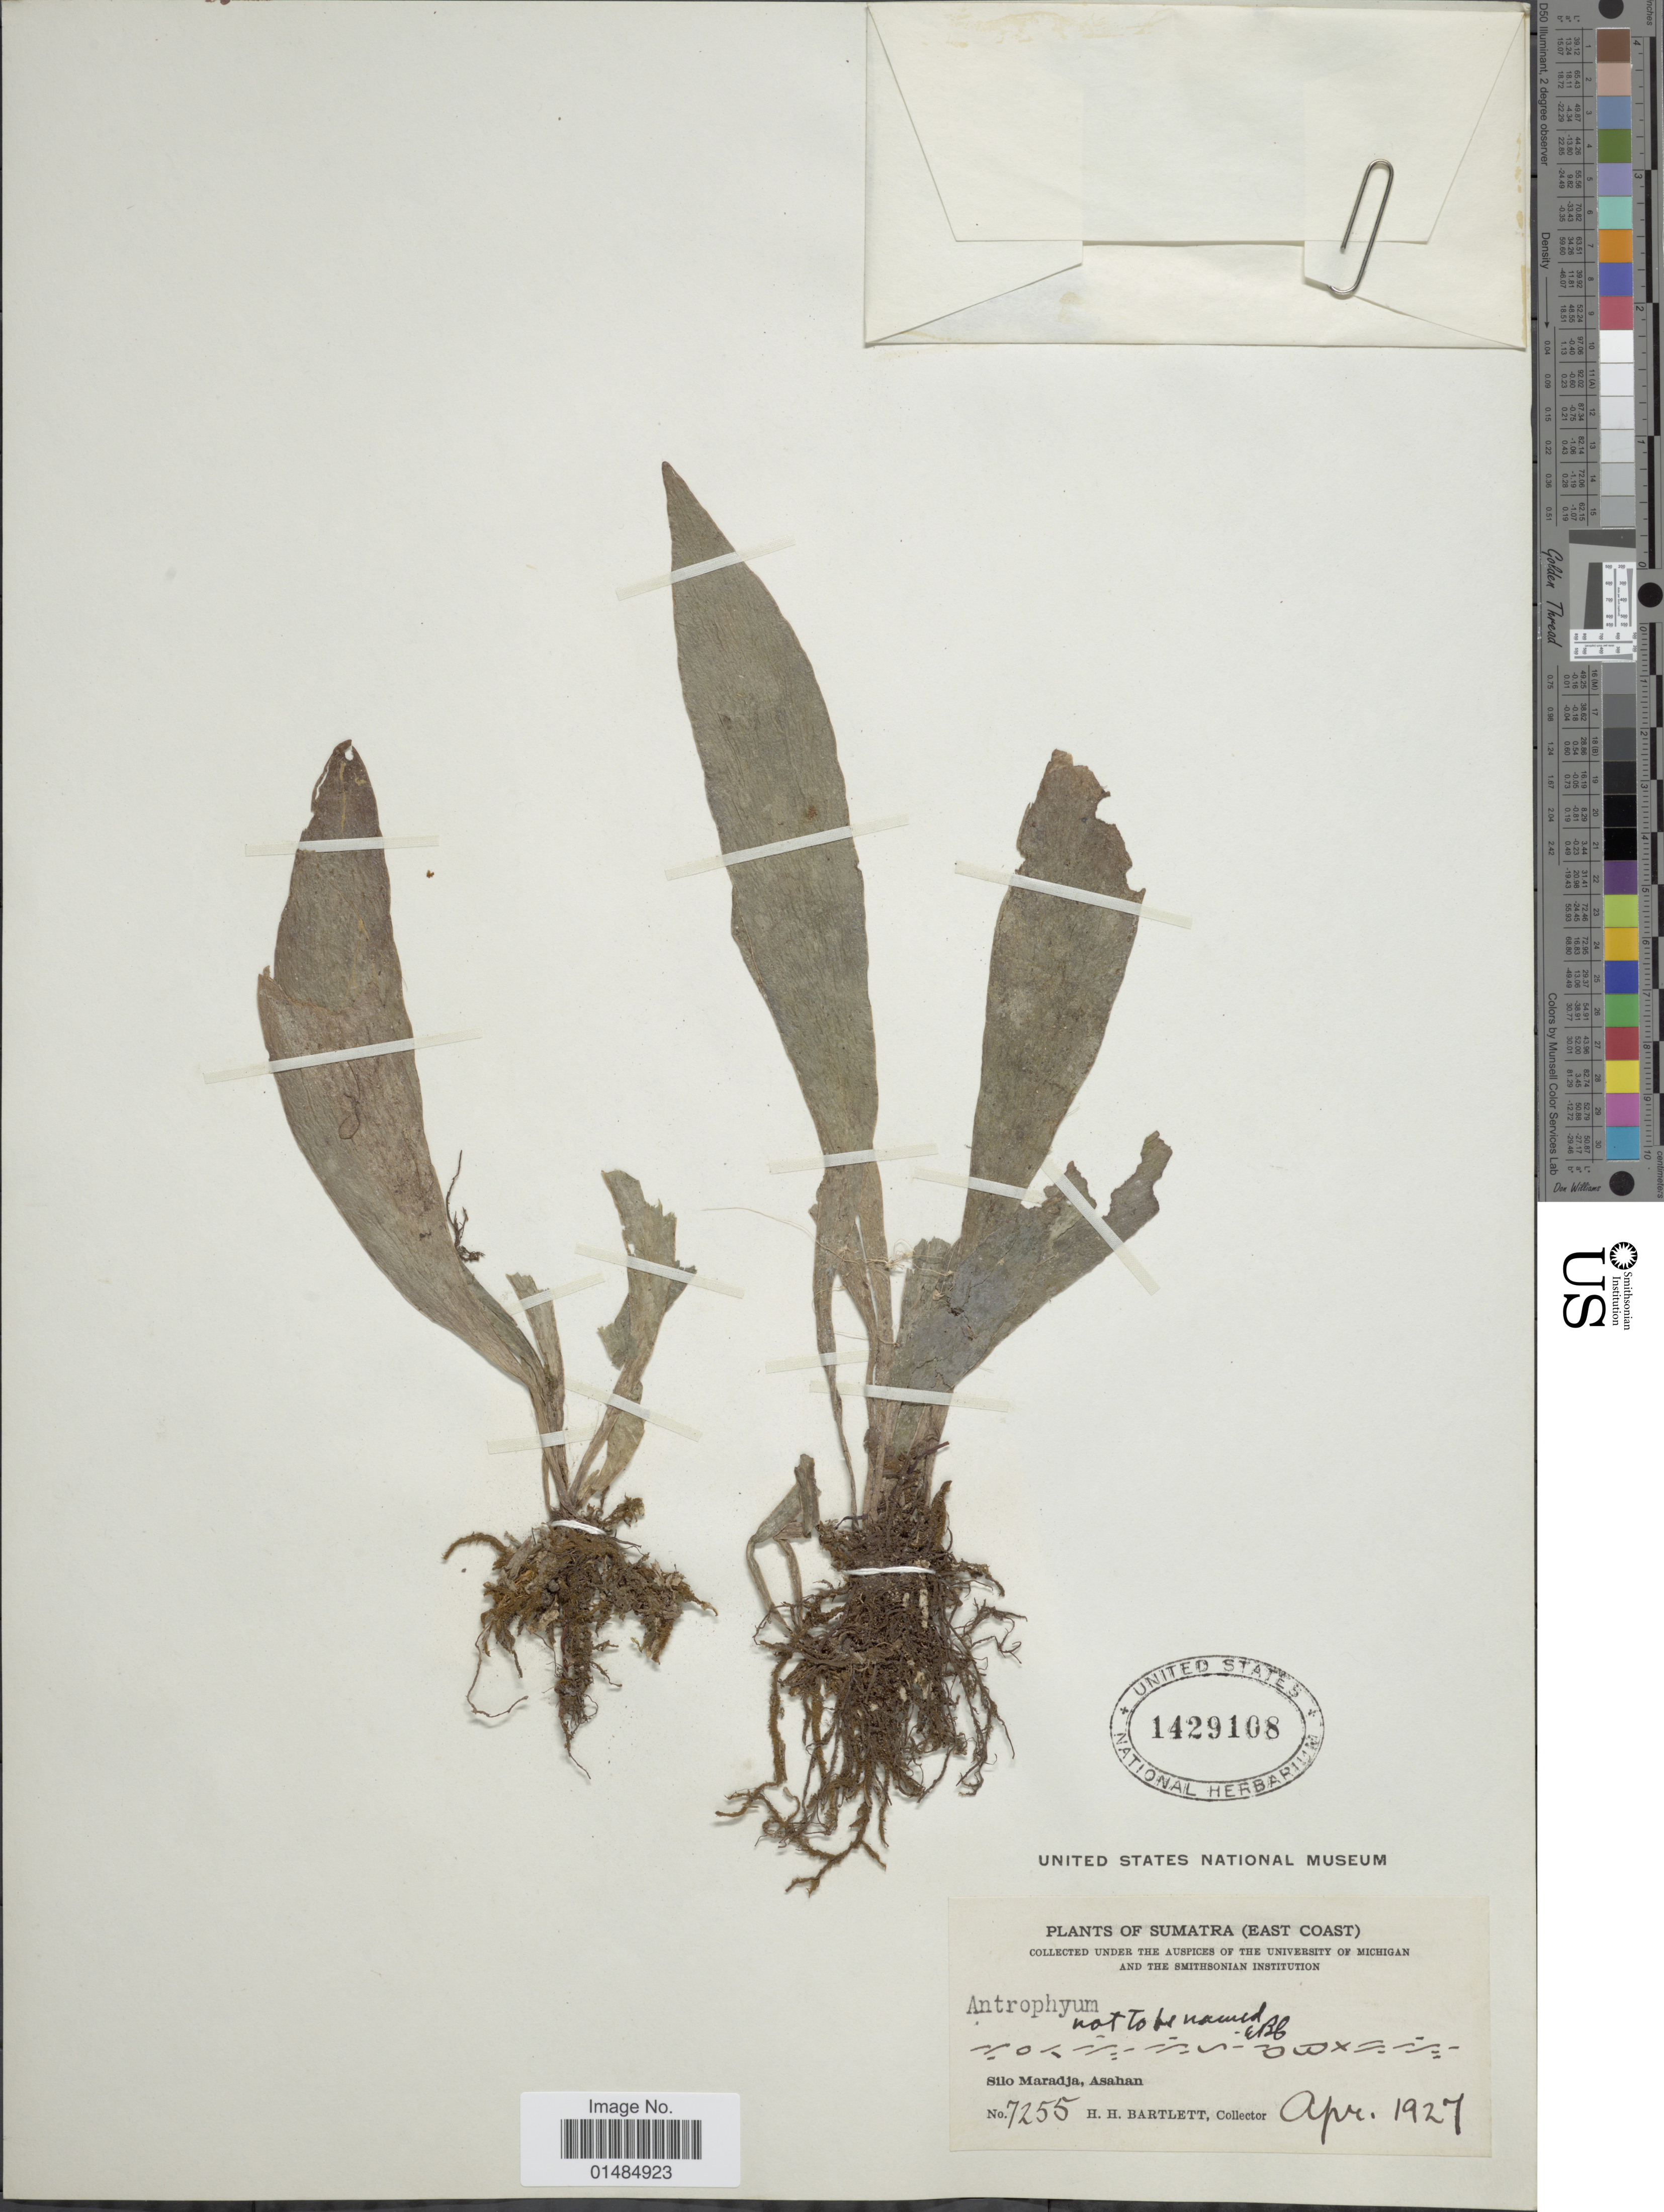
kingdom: Plantae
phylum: Tracheophyta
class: Polypodiopsida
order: Polypodiales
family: Pteridaceae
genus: Antrophyum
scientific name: Antrophyum sp.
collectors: H. H. Bartlett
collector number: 7255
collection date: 1927-04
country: Indonesia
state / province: Sumatra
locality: Sumatra (East Coast), Silo Maradja, Asahan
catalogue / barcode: US 1429108